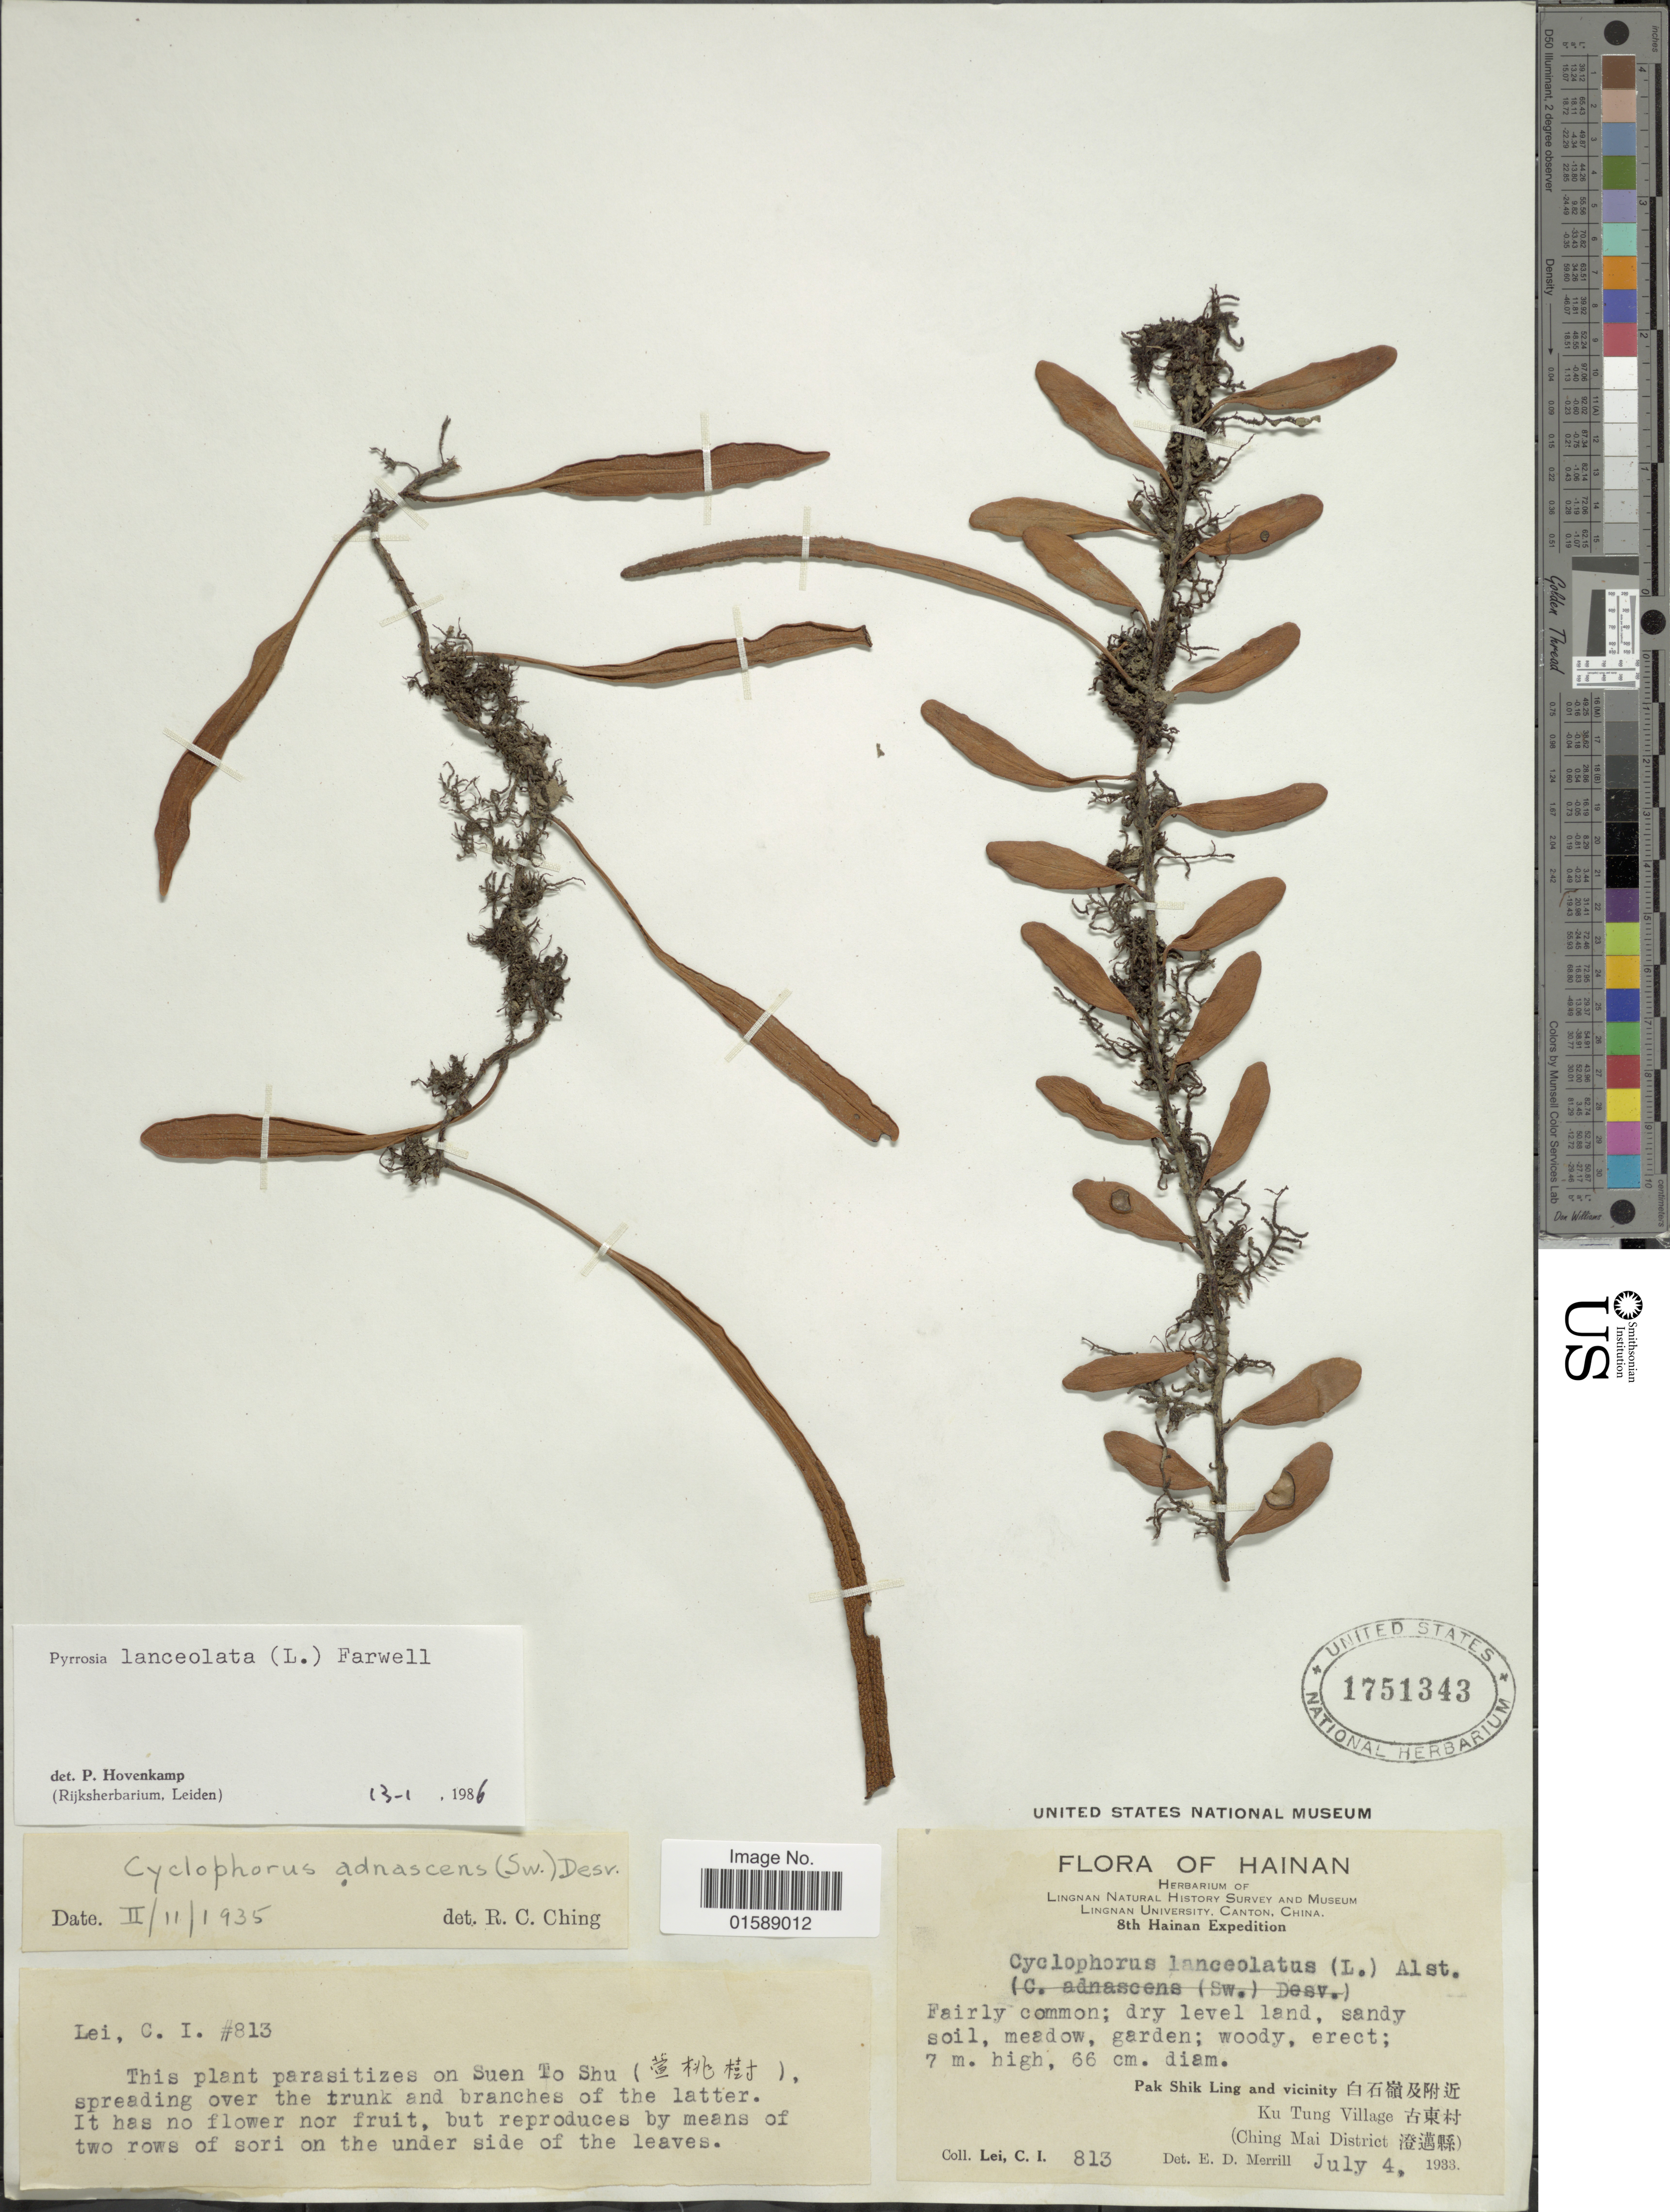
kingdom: Plantae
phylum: Tracheophyta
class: Polypodiopsida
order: Polypodiales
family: Polypodiaceae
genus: Pyrrosia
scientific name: Pyrrosia lanceolata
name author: (L.) Farw.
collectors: C. I. Lei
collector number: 813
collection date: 1933-07-04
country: China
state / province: Hainan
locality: Pak Shik Ling and vicinity. Ku Tung Village (Ching Mai District)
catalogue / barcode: US 1751343